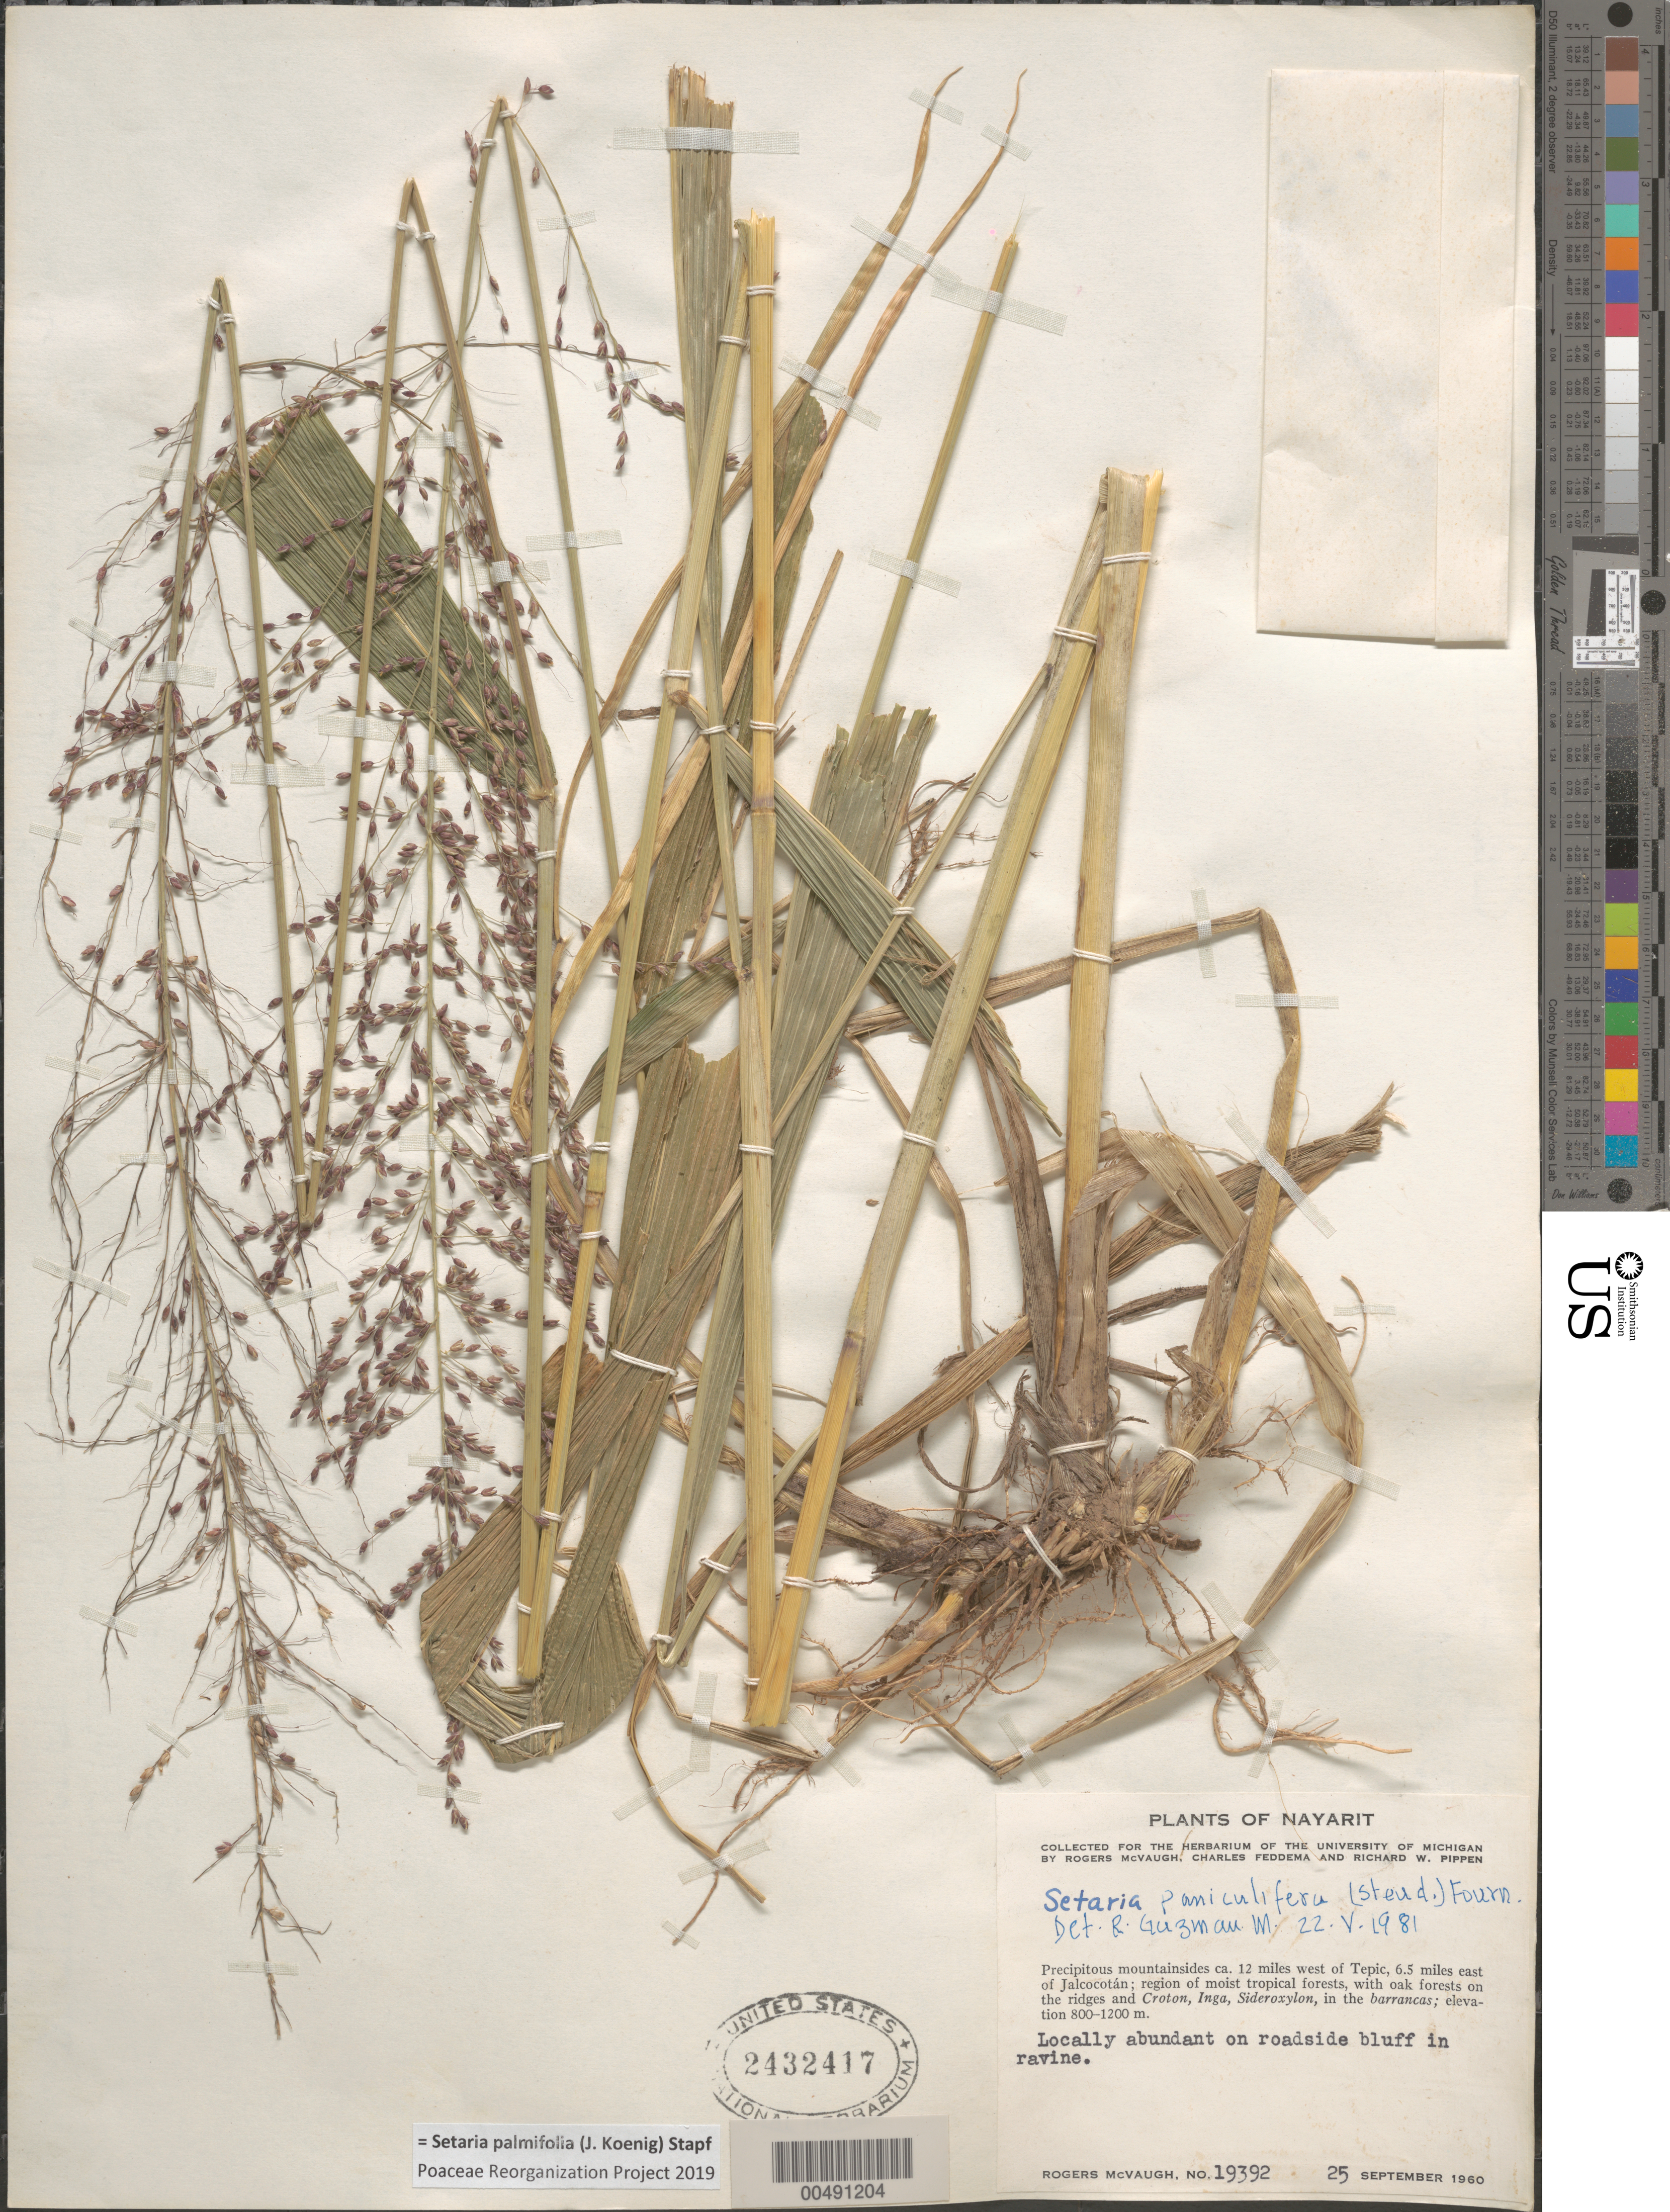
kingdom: Plantae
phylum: Tracheophyta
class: Liliopsida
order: Poales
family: Poaceae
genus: Setaria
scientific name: Setaria palmifolia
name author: (J. Koenig) Stapf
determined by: Poaceae Reorganization Project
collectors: R. McVaugh, C. Feddema & R. W. Pippen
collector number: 19392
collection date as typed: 25 Sep 1960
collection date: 1960-09-25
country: Mexico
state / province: Nayarit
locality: Ca. 12 mi W of Tepic, 6.5 mi E of Jalcocotán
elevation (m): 800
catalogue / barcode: US 2432417